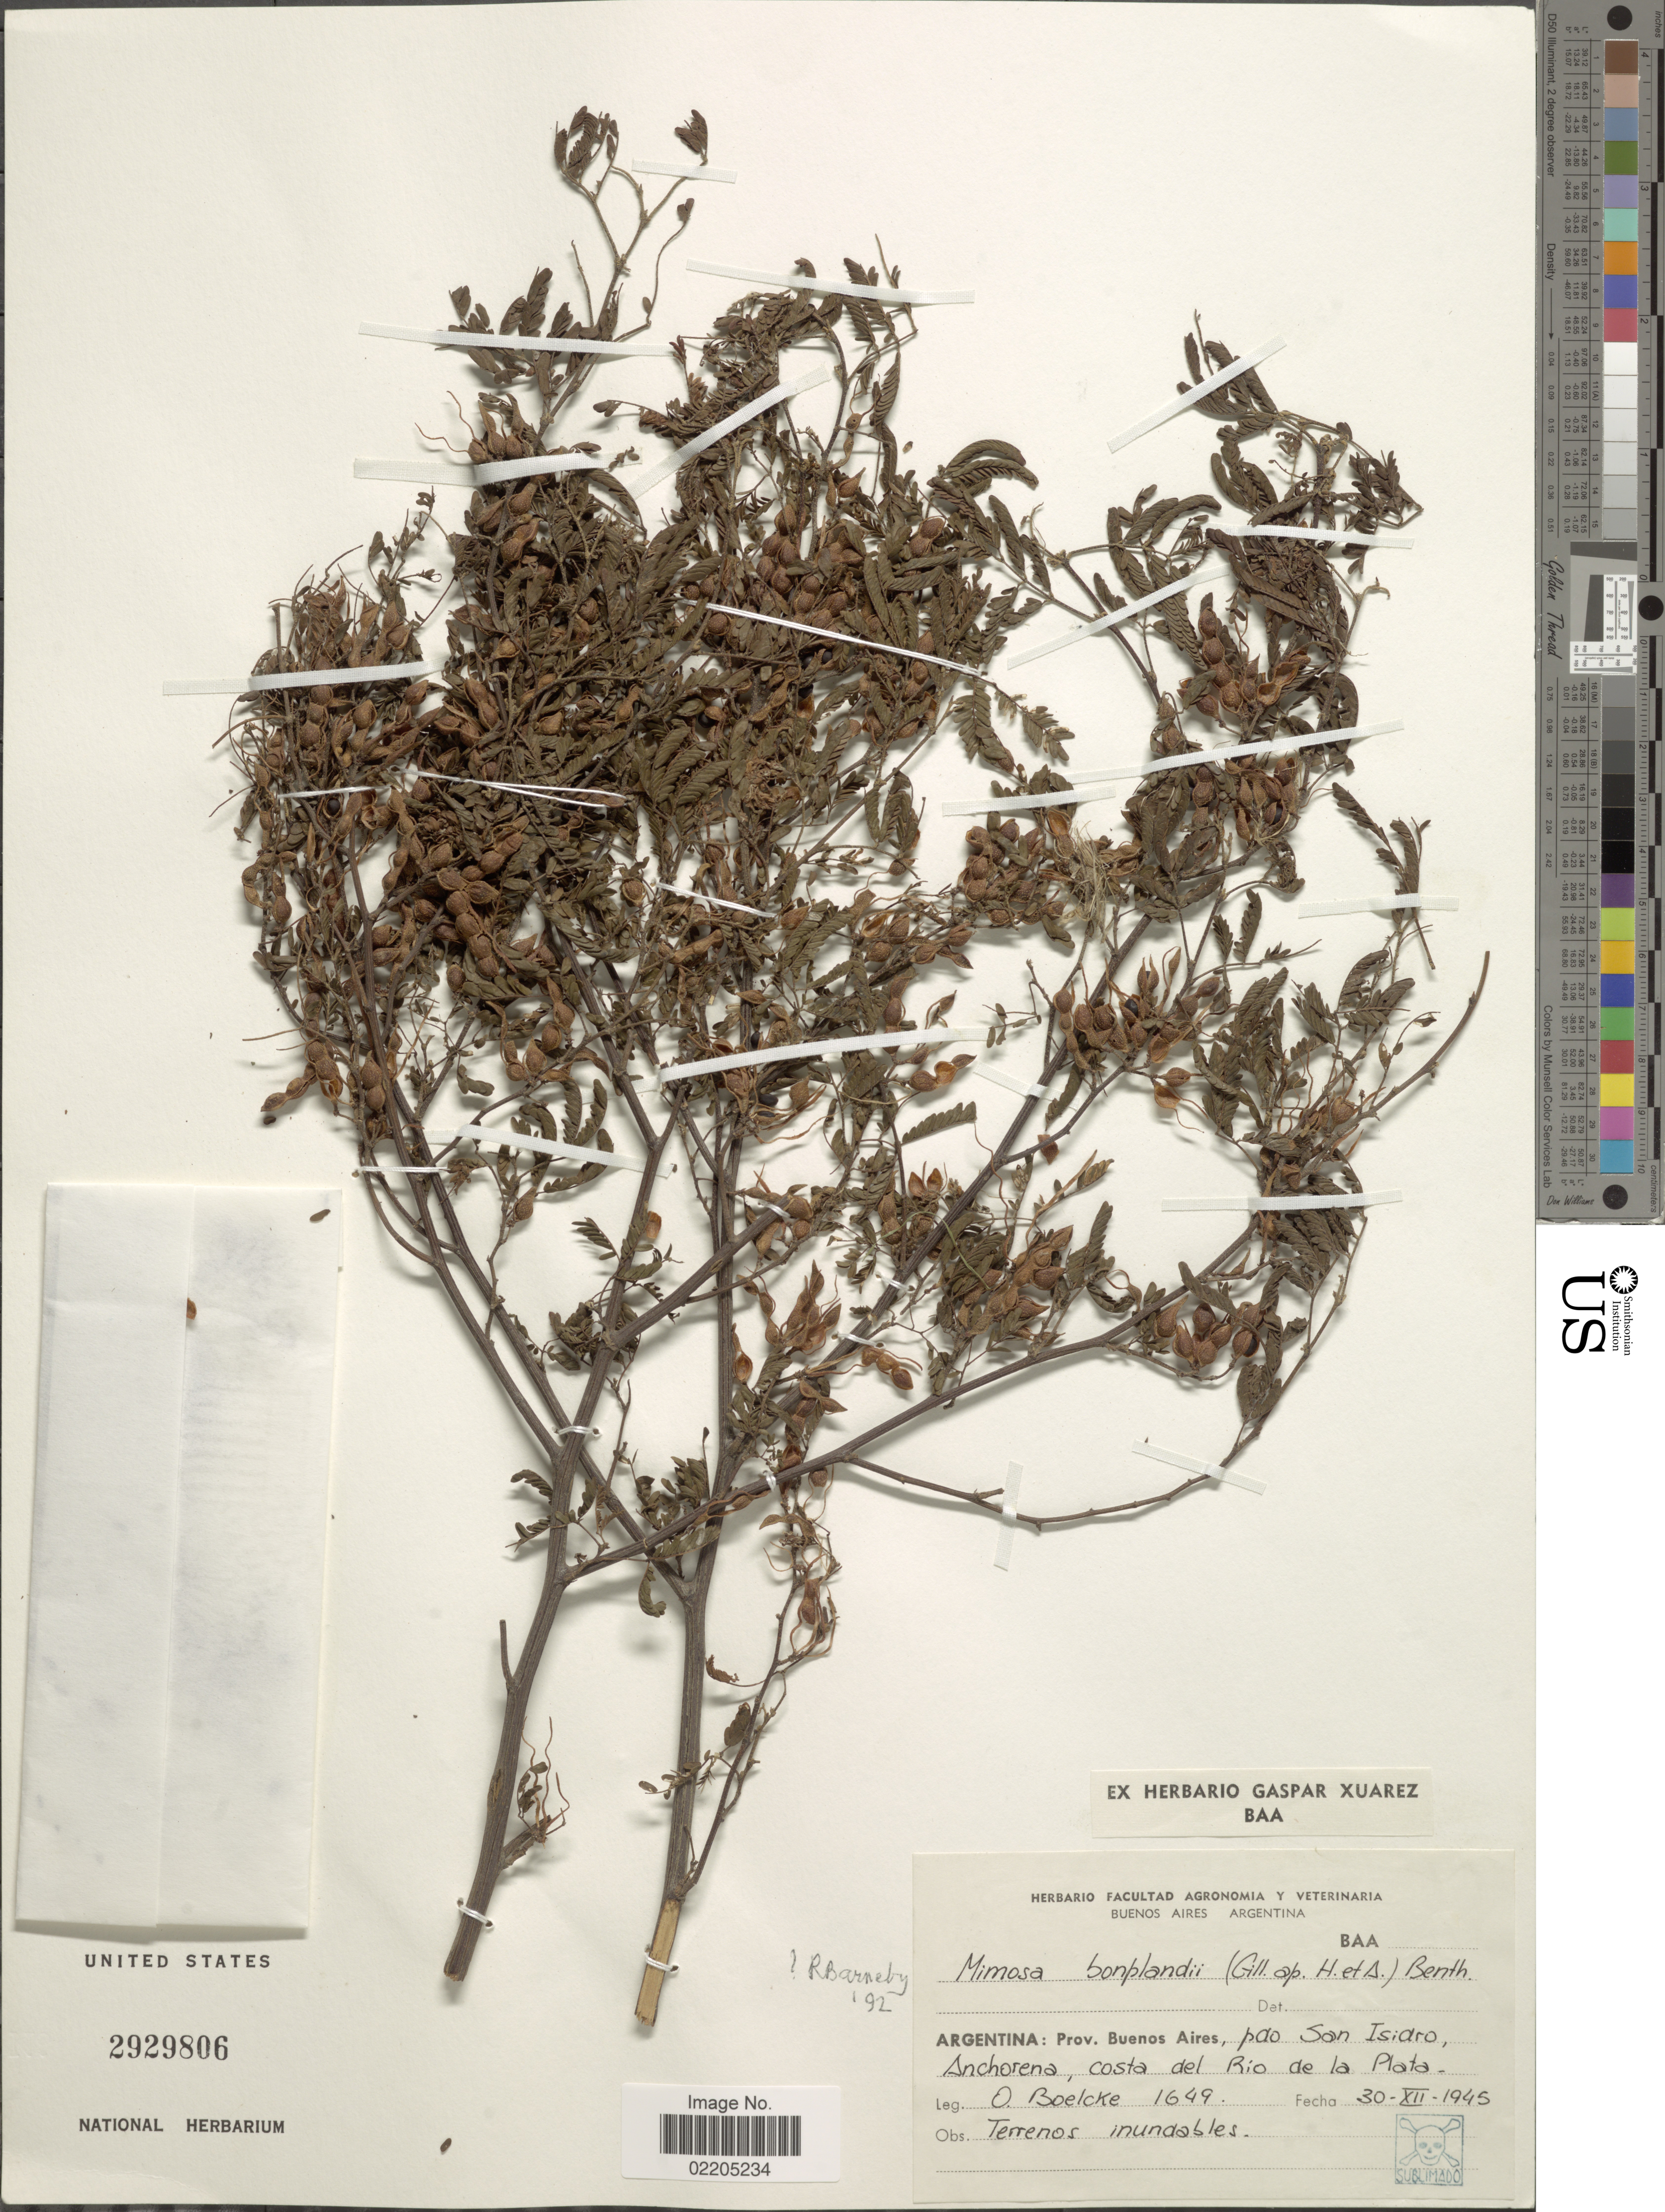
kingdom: Plantae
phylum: Tracheophyta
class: Magnoliopsida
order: Fabales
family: Fabaceae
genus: Mimosa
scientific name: Mimosa bonplandii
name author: Benth.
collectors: O. Boelcke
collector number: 1649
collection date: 1945-12-30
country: Argentina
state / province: Buenos Aires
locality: Pao San Isidro, Anchorena, costa del Rio de la Plata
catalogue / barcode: US 2929806